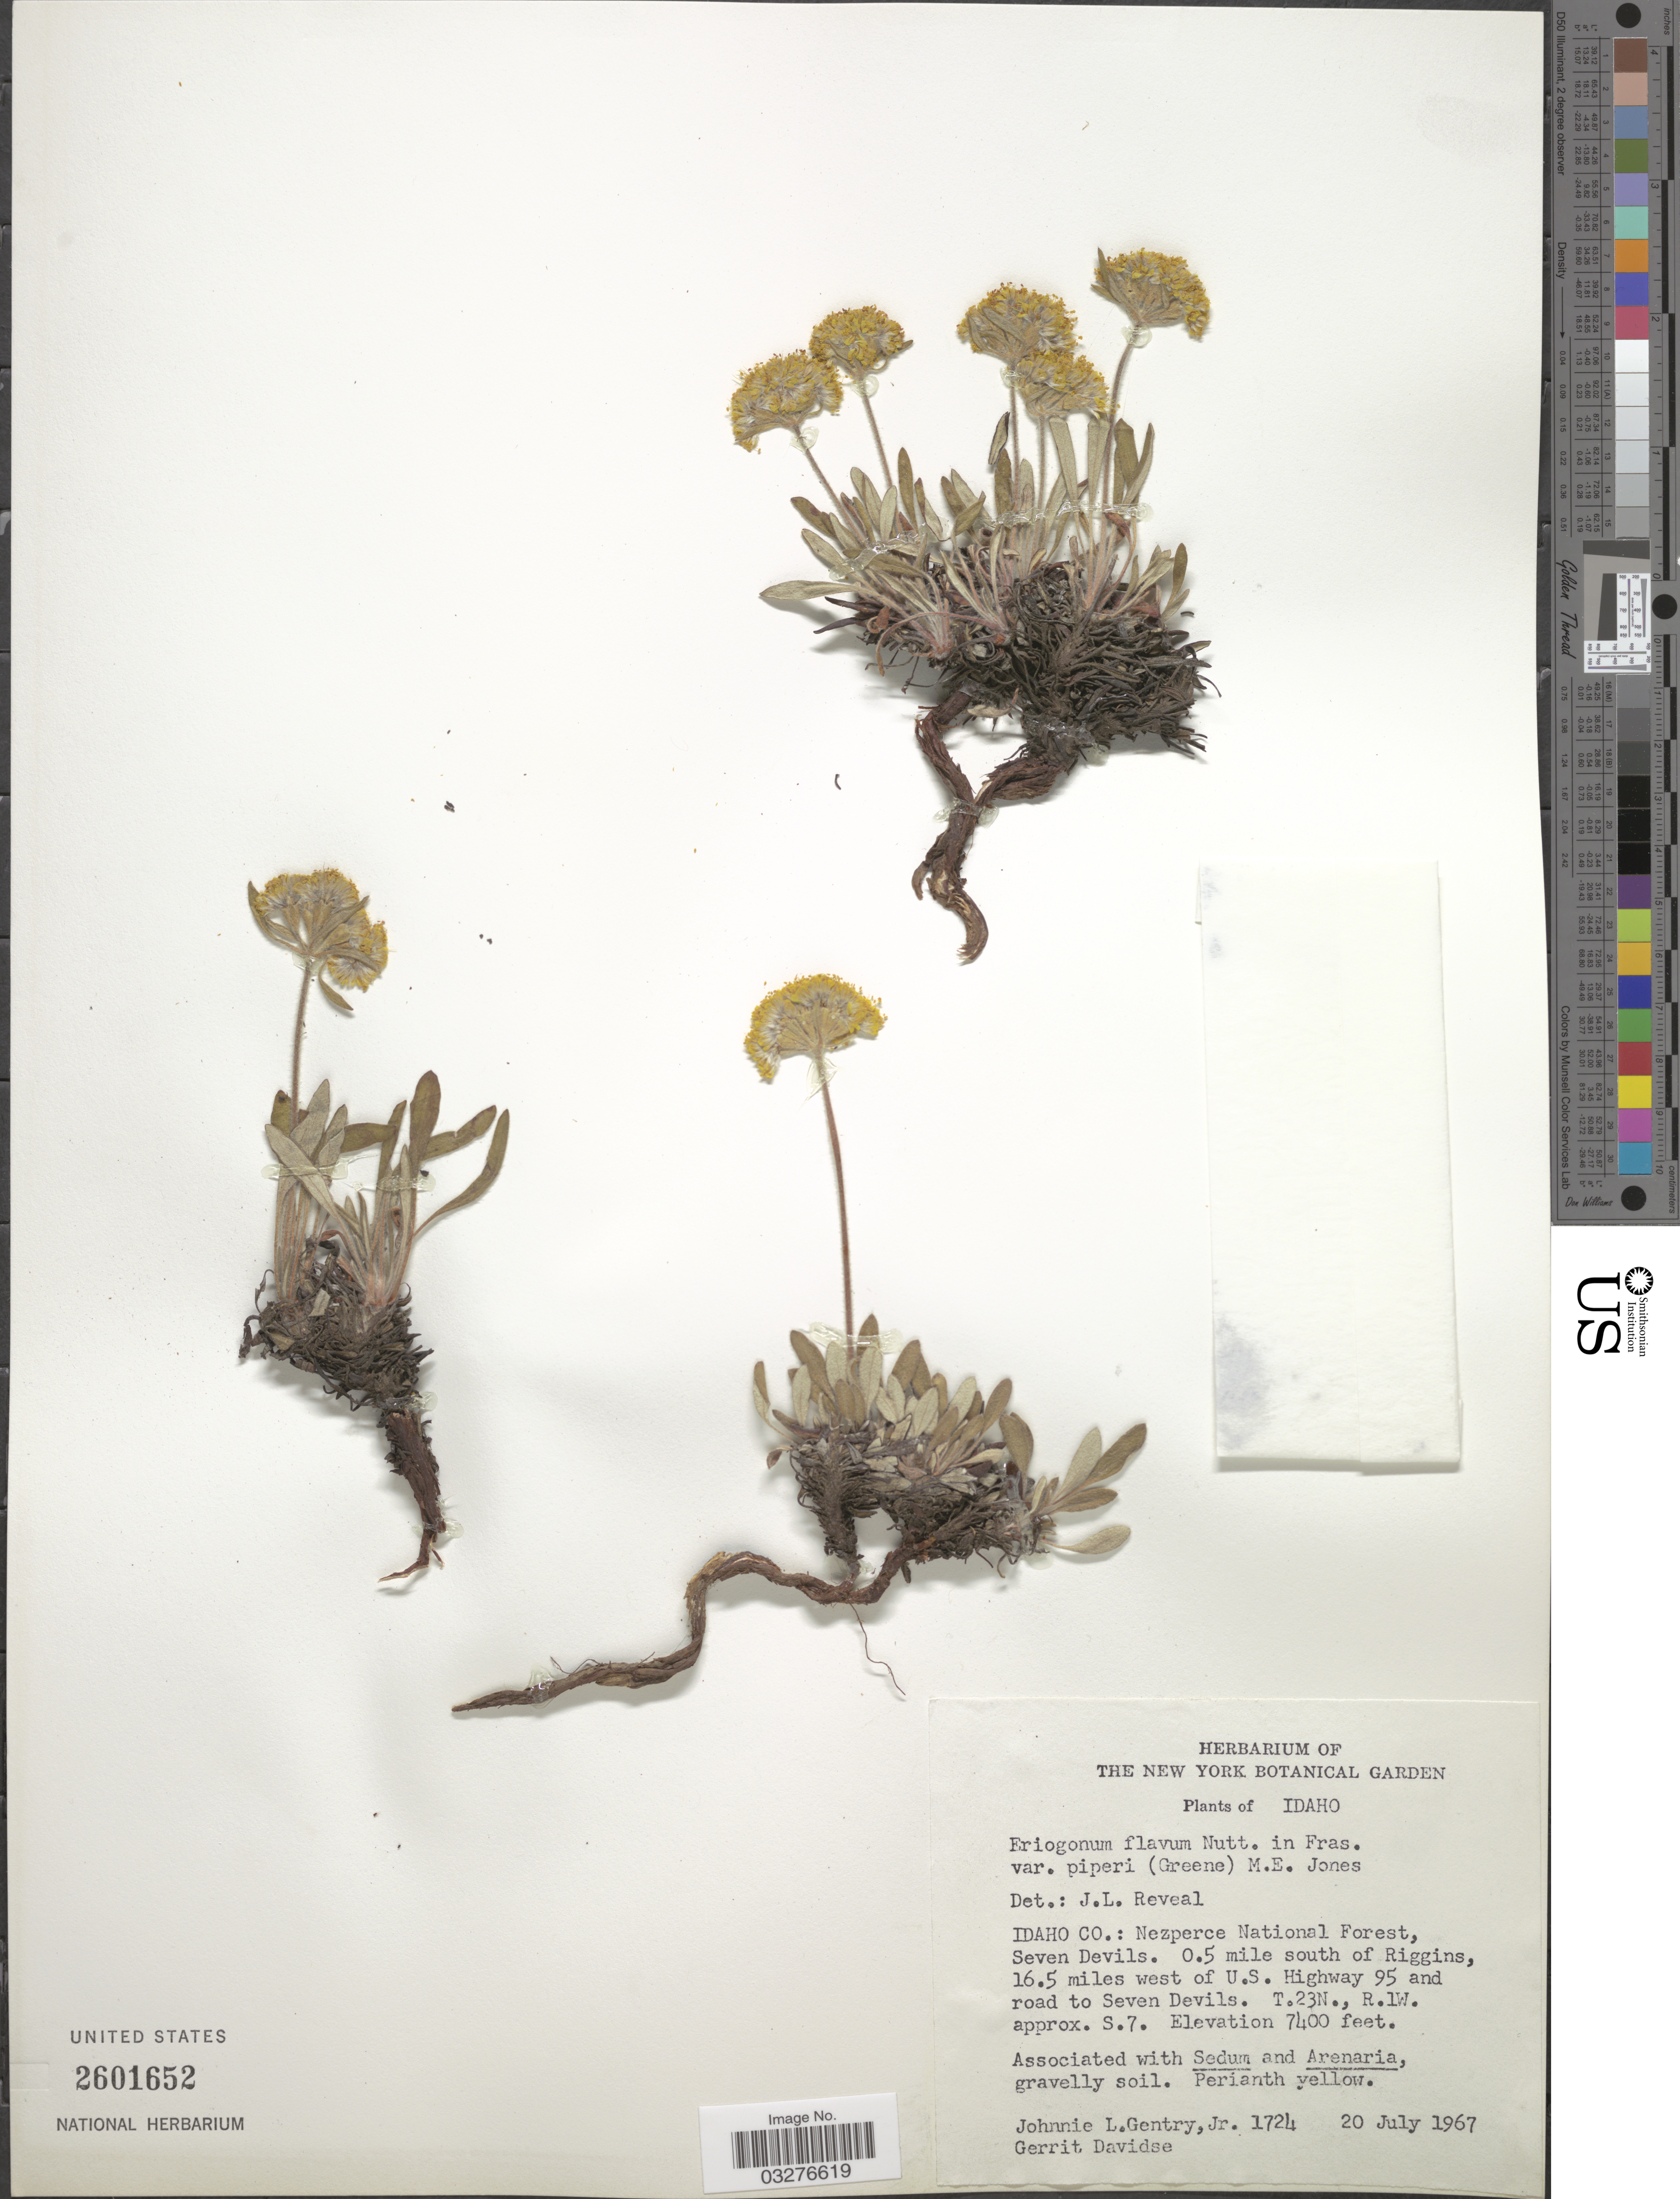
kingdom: Plantae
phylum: Tracheophyta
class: Magnoliopsida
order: Caryophyllales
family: Polygonaceae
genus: Eriogonum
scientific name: Eriogonum flavum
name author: Nutt. ex Benth.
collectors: J. L. Gentry & G. Davidse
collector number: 1724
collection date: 1967-07-20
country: United States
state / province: Idaho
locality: Idaho Co.: Nezperce National Forest, Seven Devils. 0.5 mile south of Riggins, 16.5 miles west of U.S. Highway 95 and road to Seven Devils. T23N R1W approx. S7.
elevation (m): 2256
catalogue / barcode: US 2601652